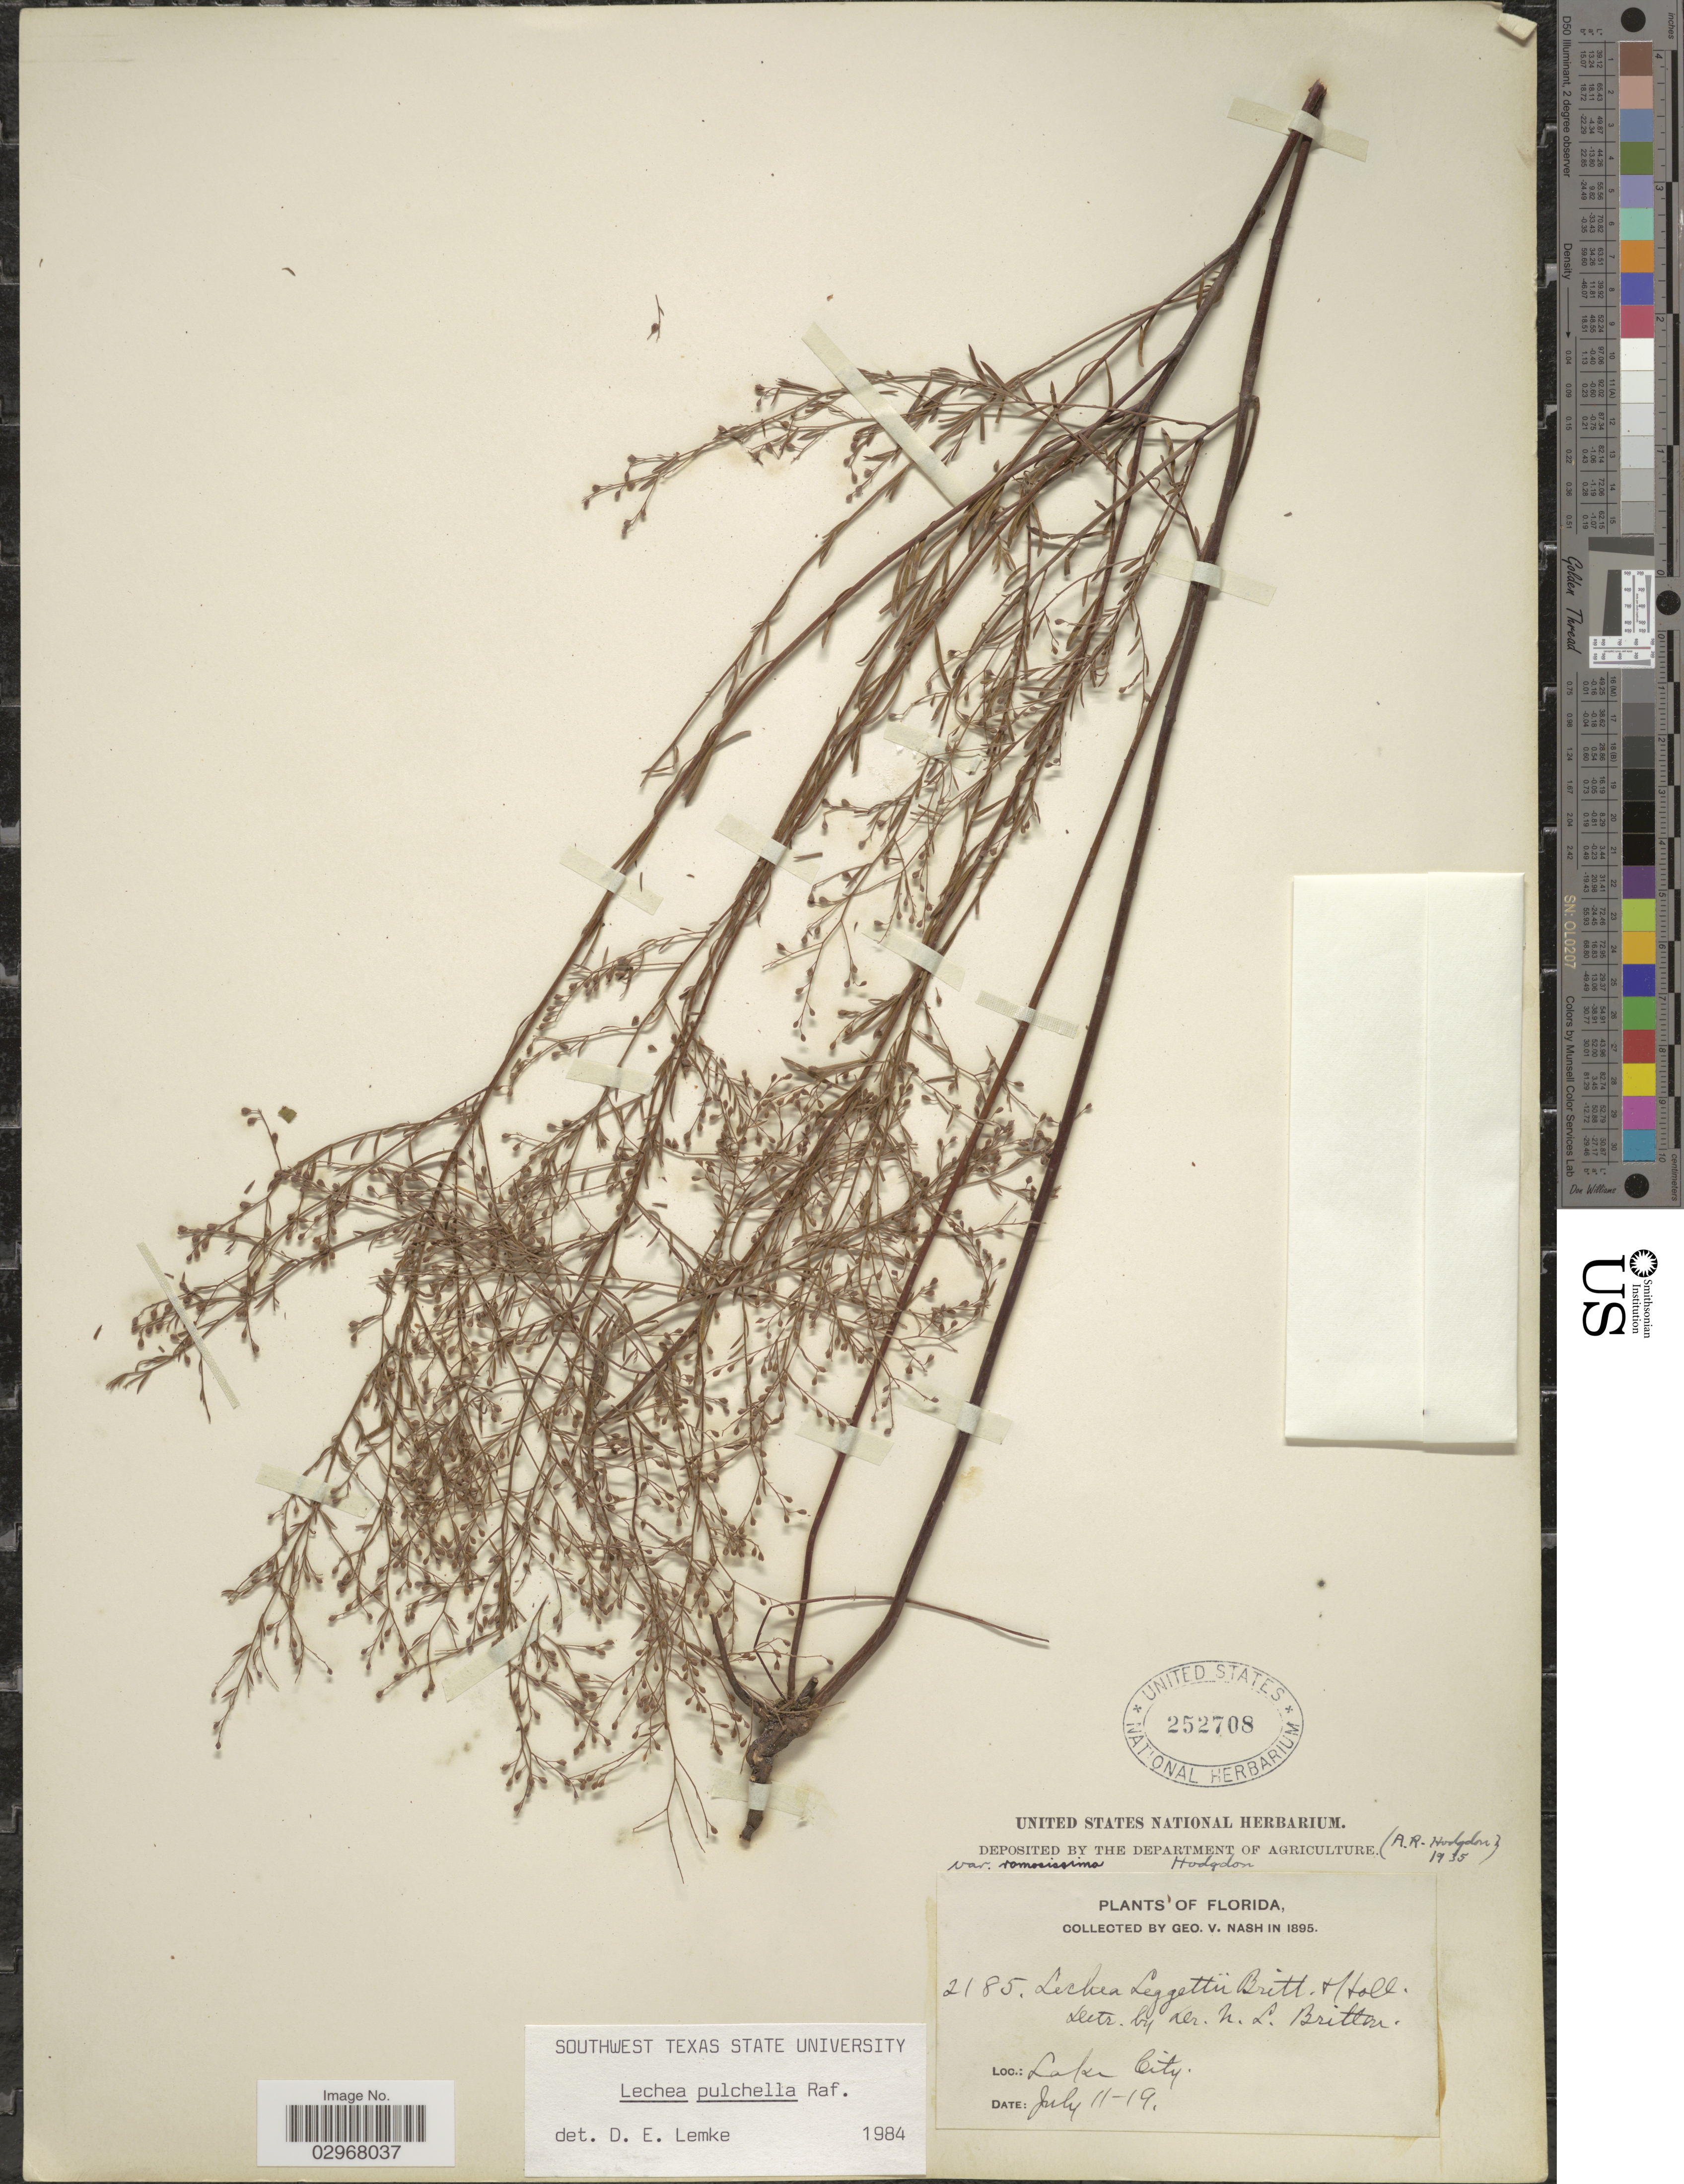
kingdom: Plantae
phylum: Tracheophyta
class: Magnoliopsida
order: Malvales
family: Cistaceae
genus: Lechea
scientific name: Lechea pulchella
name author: Raf.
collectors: G. V. Nash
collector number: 2185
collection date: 1895-07-11/1895-07-19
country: United States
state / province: Florida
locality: Lake City.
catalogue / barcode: US 252708